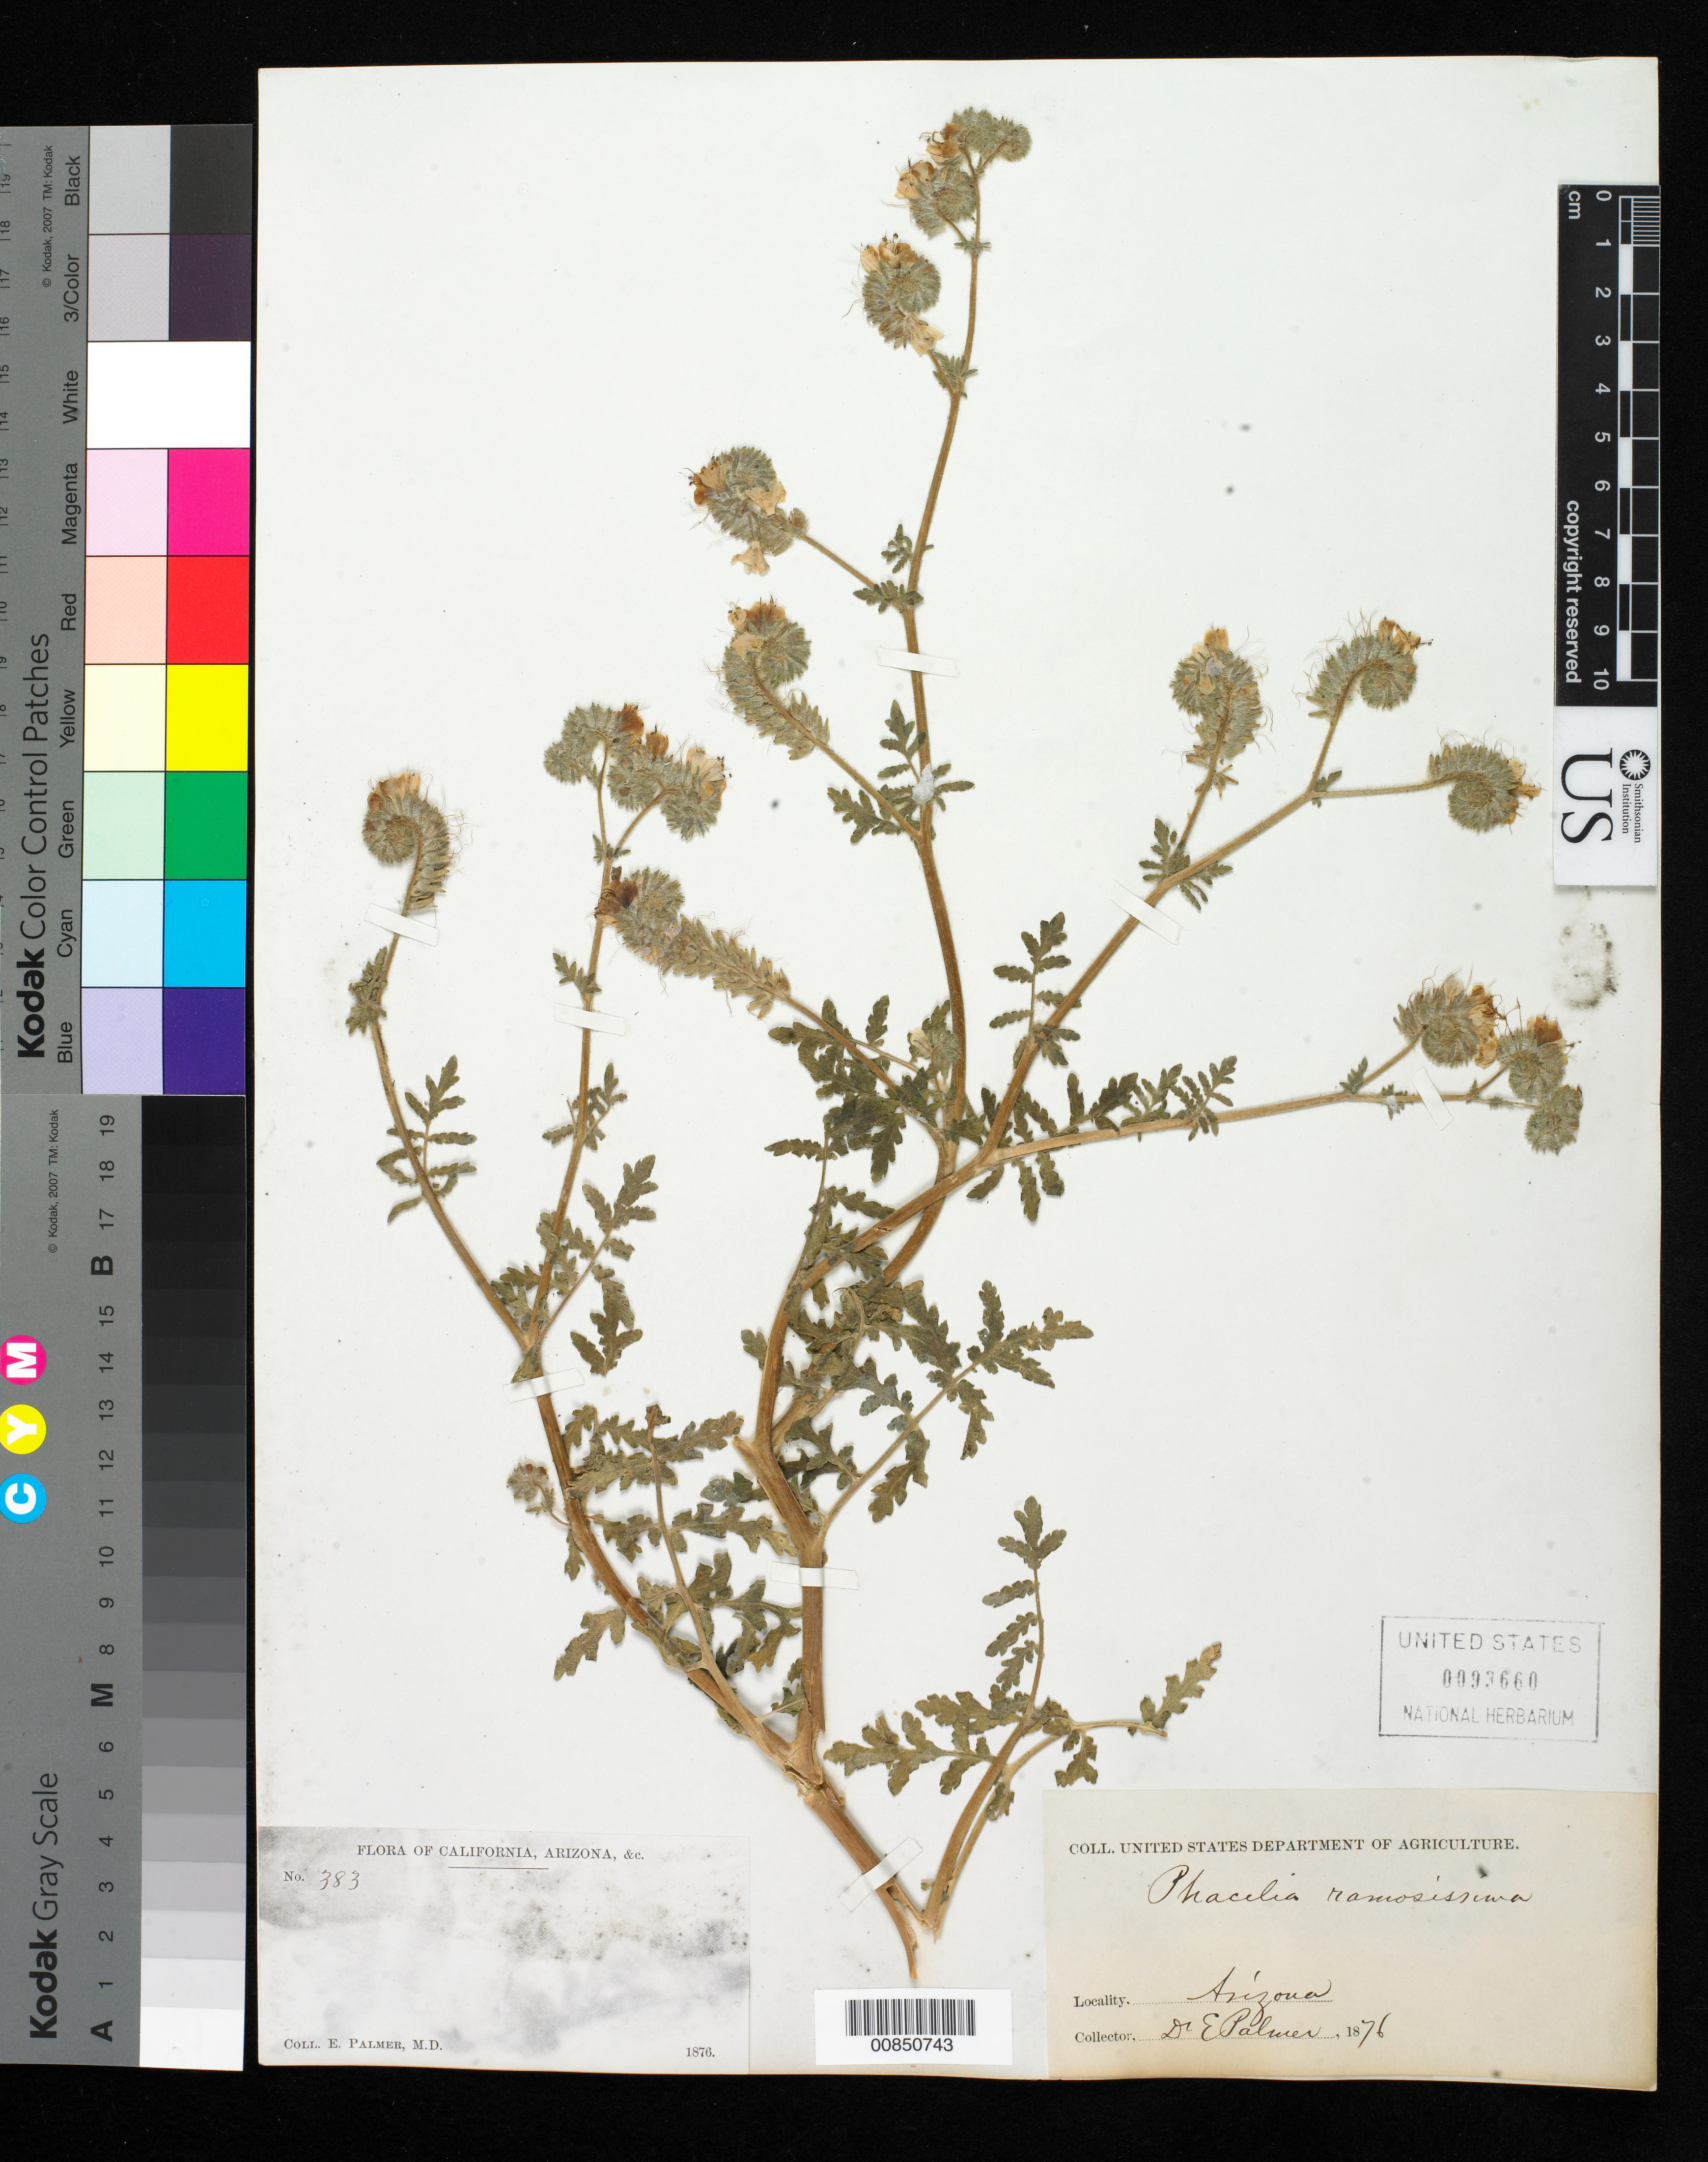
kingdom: Plantae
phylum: Tracheophyta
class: Magnoliopsida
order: Boraginales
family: Hydrophyllaceae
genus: Phacelia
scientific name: Phacelia ramosissima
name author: Douglas ex Lehm.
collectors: E. Palmer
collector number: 383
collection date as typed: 1876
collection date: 1876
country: United States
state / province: Arizona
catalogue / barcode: US 93660